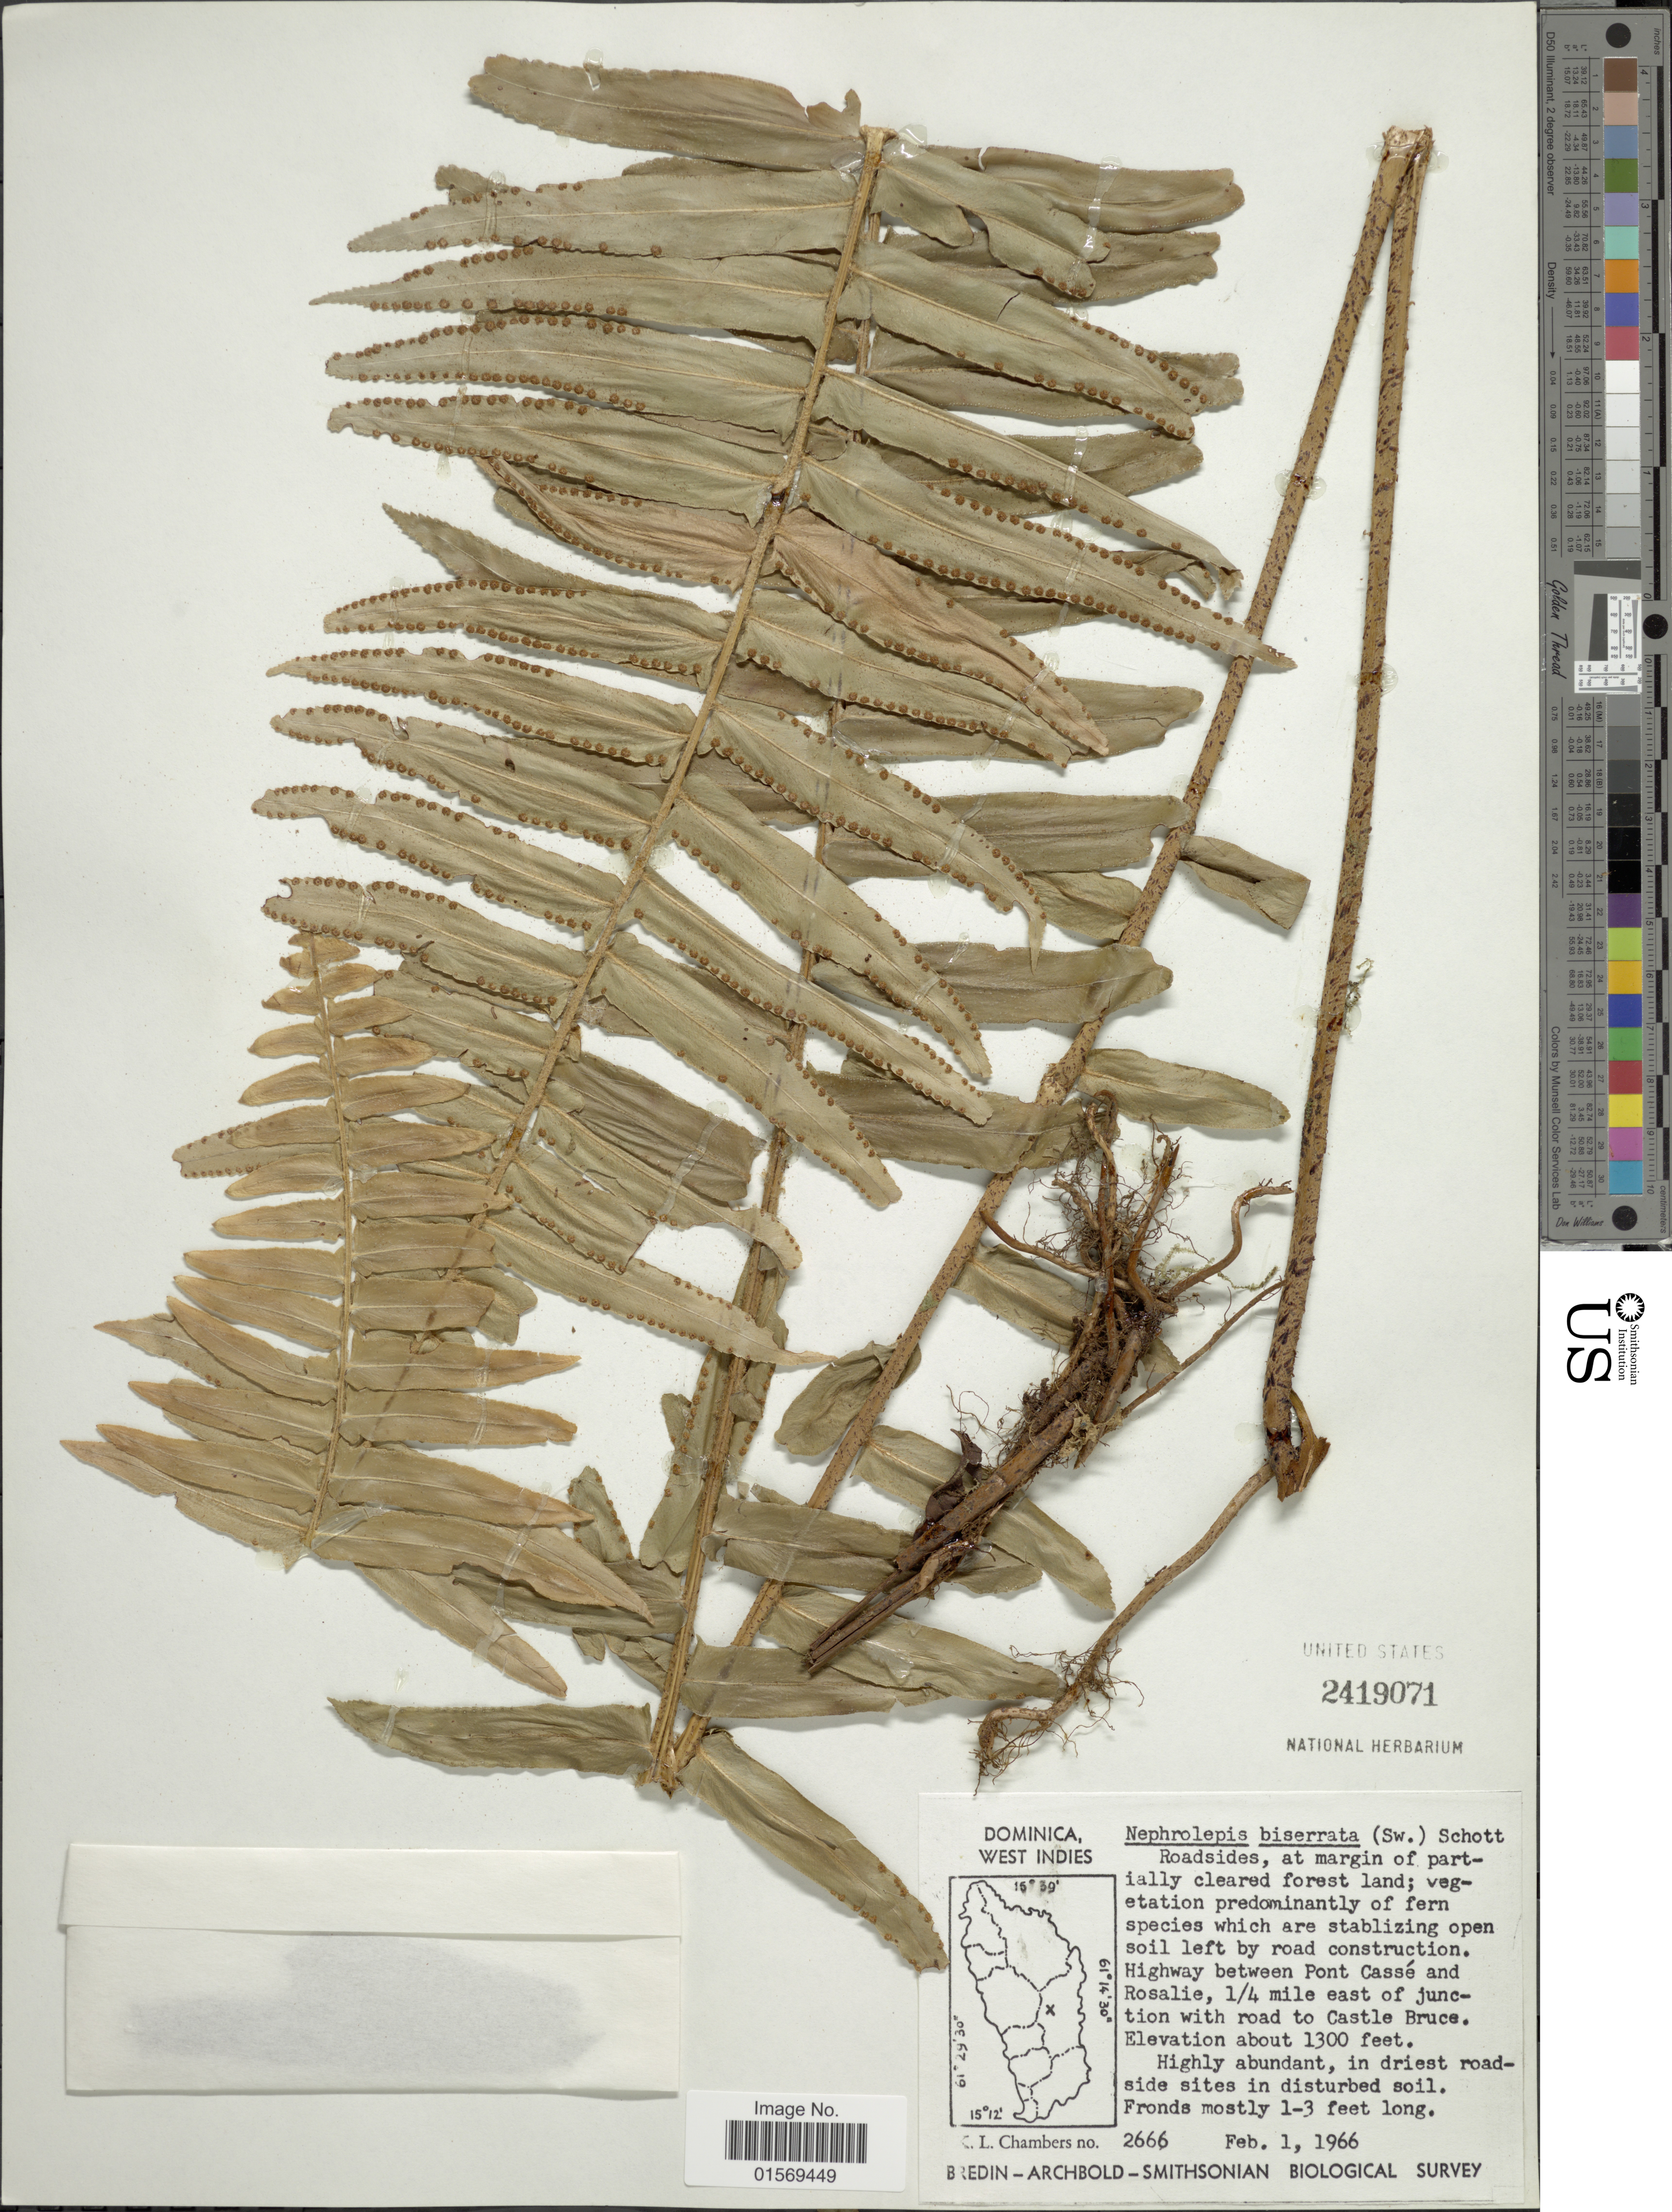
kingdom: Plantae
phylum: Tracheophyta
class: Polypodiopsida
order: Polypodiales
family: Nephrolepidaceae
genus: Nephrolepis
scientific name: Nephrolepis multiflora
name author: (Roxb.) F.M. Jarrett ex C.V. Morton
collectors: K. Chambers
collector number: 2666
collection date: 1966-02-01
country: Dominica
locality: Dominica, West Indies, Highway between Pont Casse and Rosalie, 1/4 mile east of junction with road to Castle Bruce.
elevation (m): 396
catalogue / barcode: US 2419071